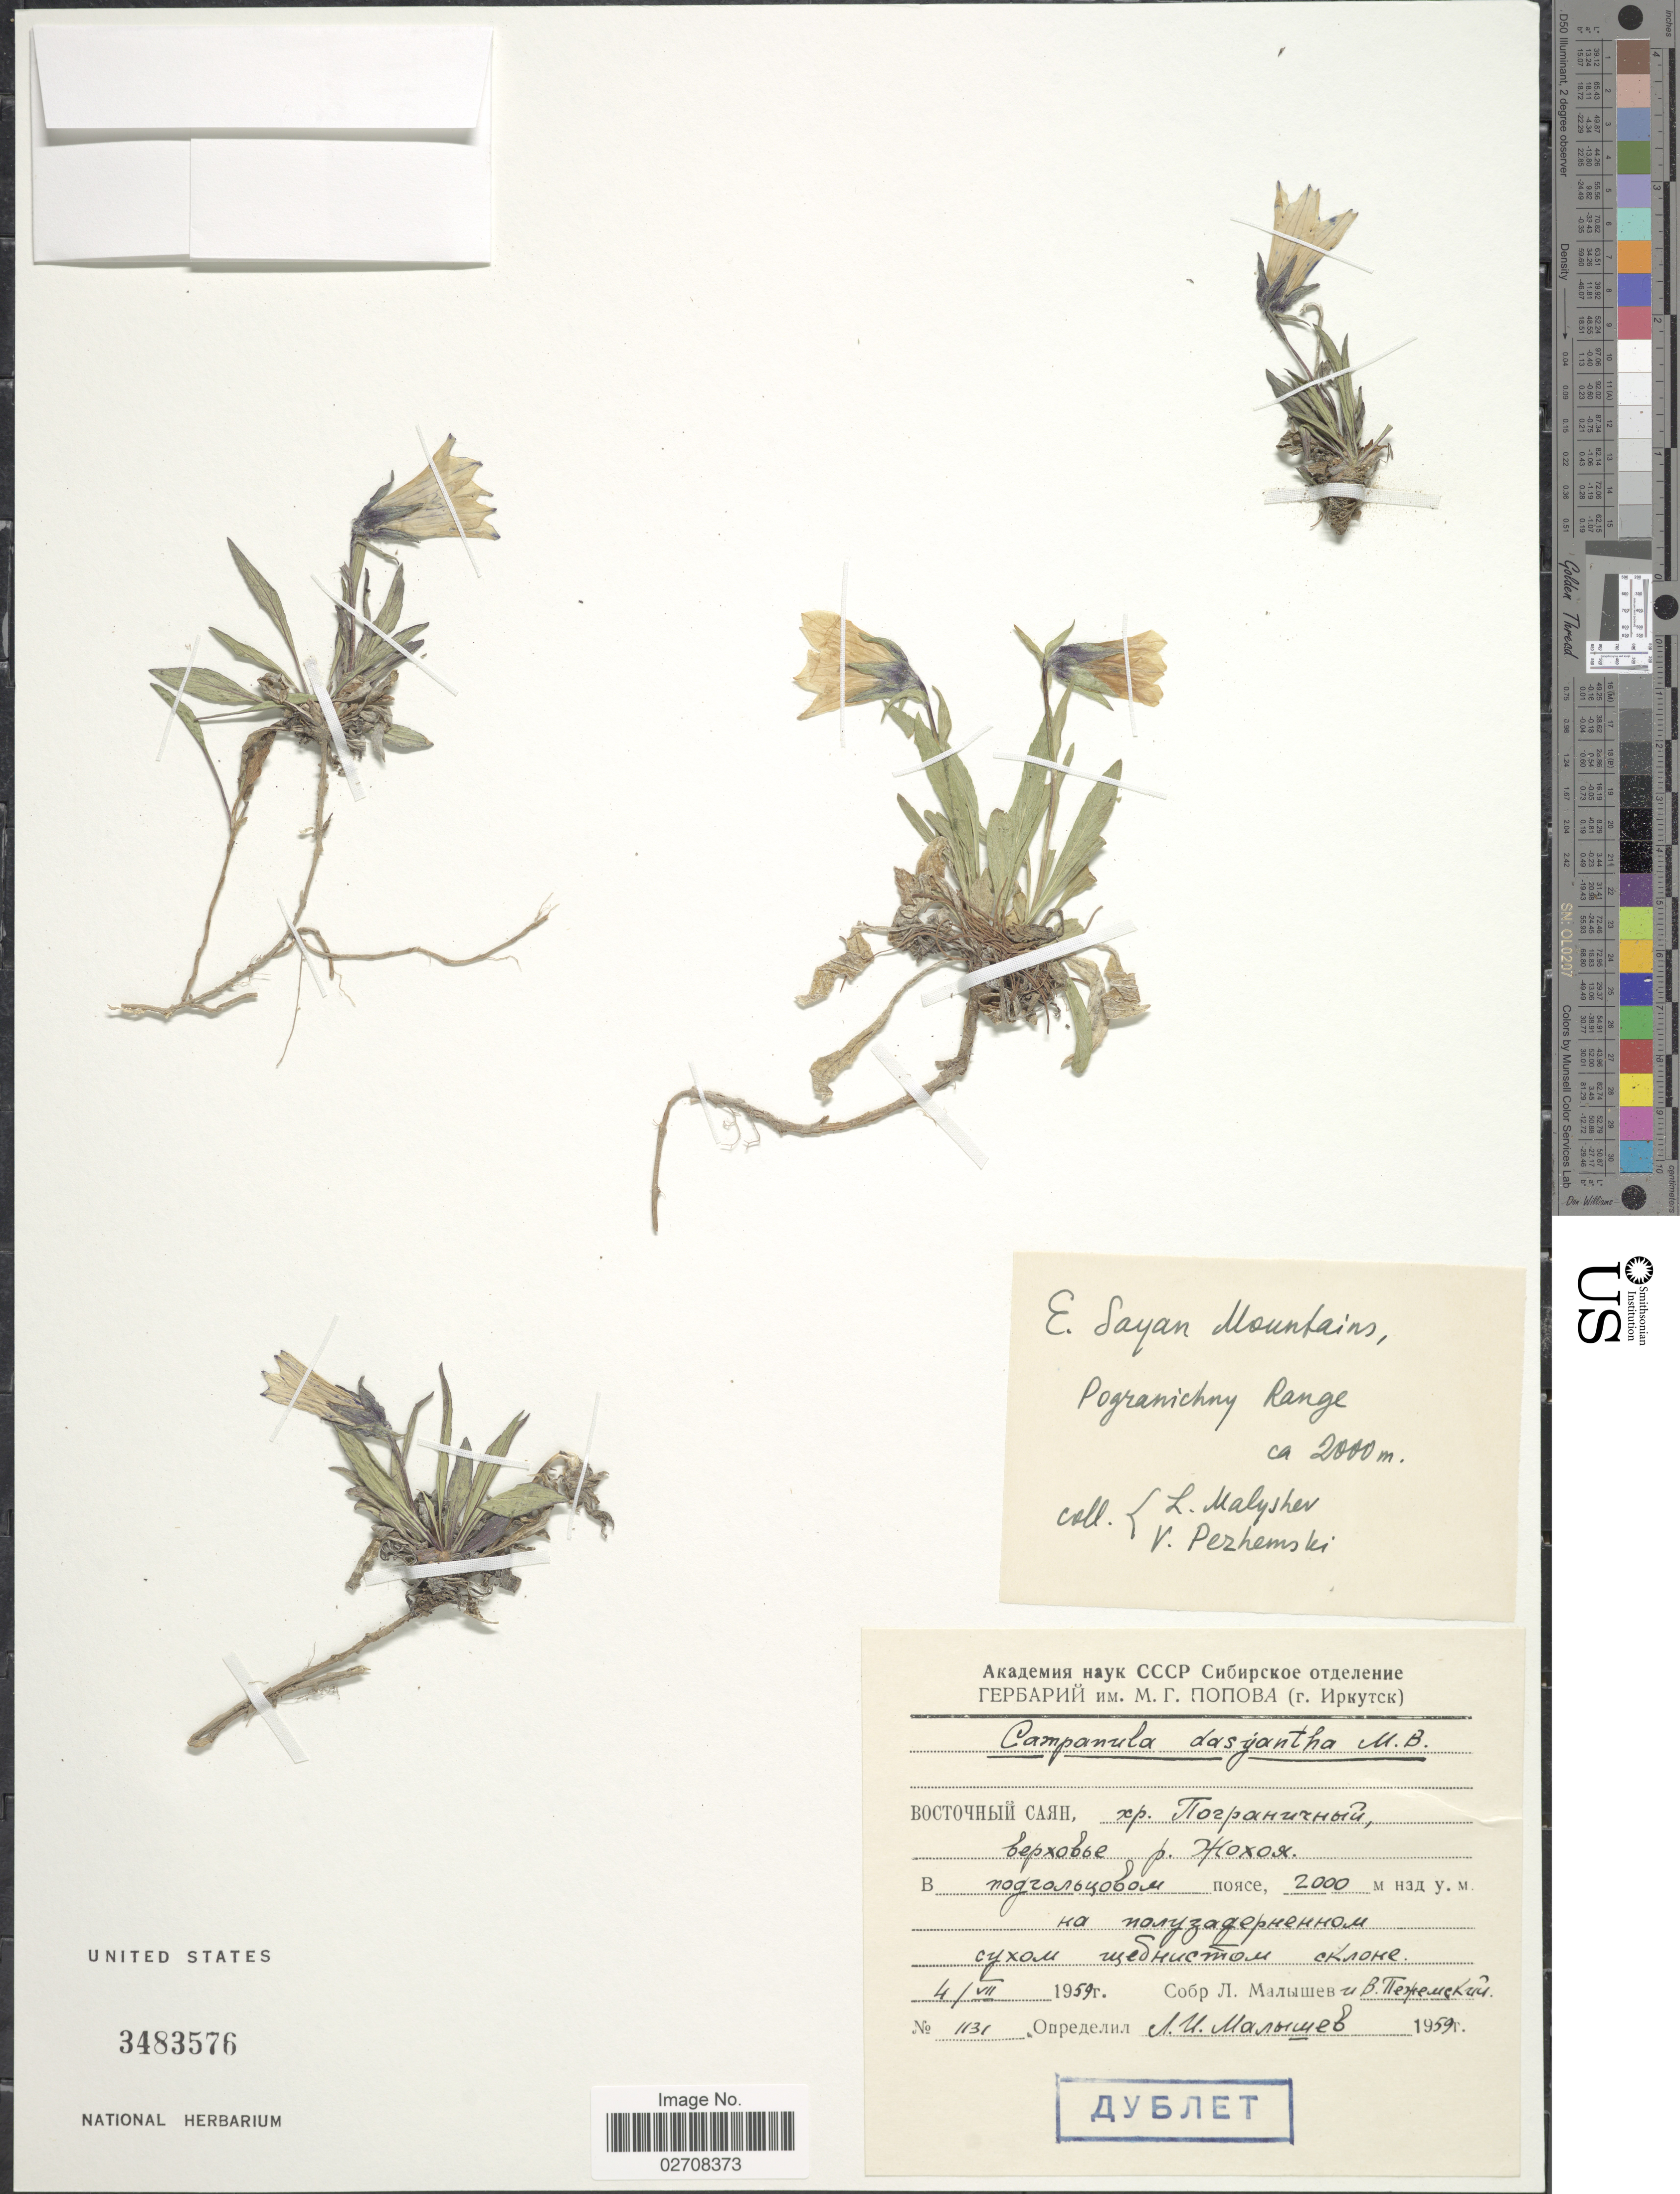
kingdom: Plantae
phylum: Tracheophyta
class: Magnoliopsida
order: Asterales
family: Campanulaceae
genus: Campanula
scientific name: Campanula dasyantha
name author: M. Bieb.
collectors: L. Malyshev & V. Pezhemski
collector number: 1131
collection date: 1959-07-04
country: Russian Federation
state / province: Irkutsk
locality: E. Sayan Mountains, Pogranichnyy Range. Upper of river Zhokhoya.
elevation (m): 2000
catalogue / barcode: US 3483576